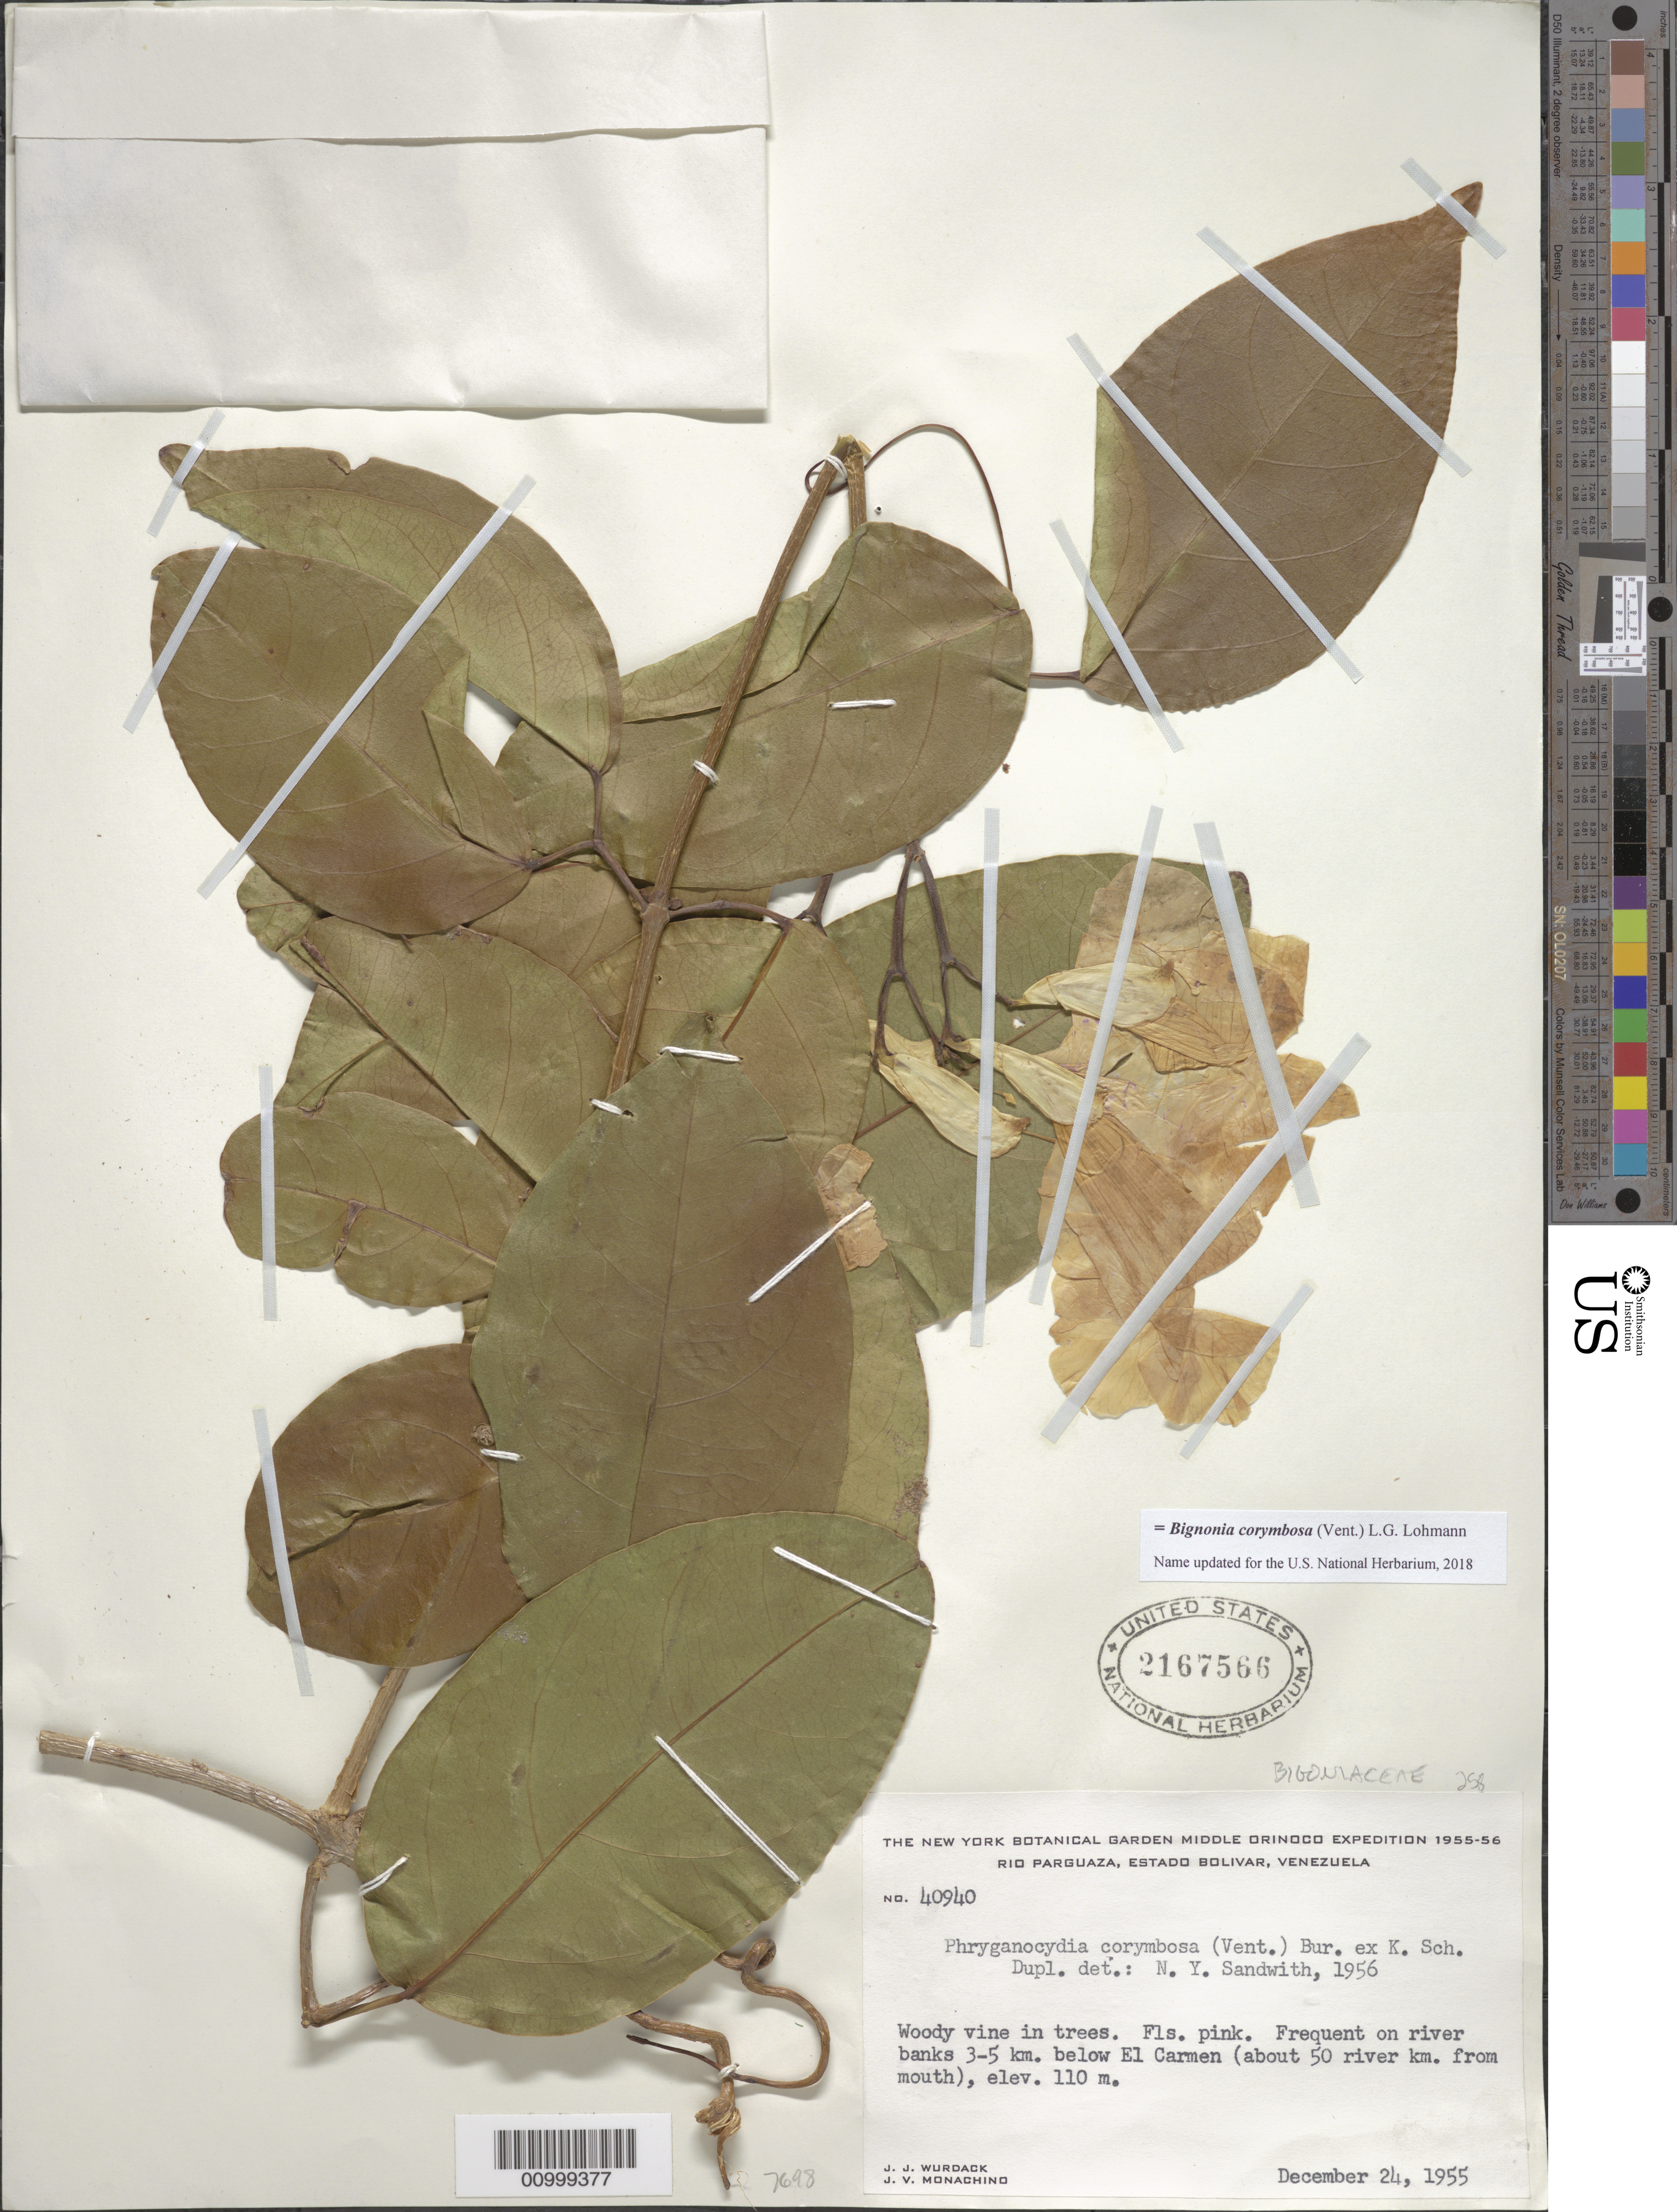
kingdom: Plantae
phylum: Tracheophyta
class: Magnoliopsida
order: Lamiales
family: Bignoniaceae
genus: Bignonia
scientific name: Bignonia corymbosa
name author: (Vent.) L.G. Lohmann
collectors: J. J. Wurdack & J. Monaching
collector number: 40940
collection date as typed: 24-Dec-55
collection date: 1955-12-24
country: Venezuela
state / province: Bolívar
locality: Rio Parguaza. 3-5 km below El Carmen (about 50 river km. from mouth.)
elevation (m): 110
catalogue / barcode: US 2167566